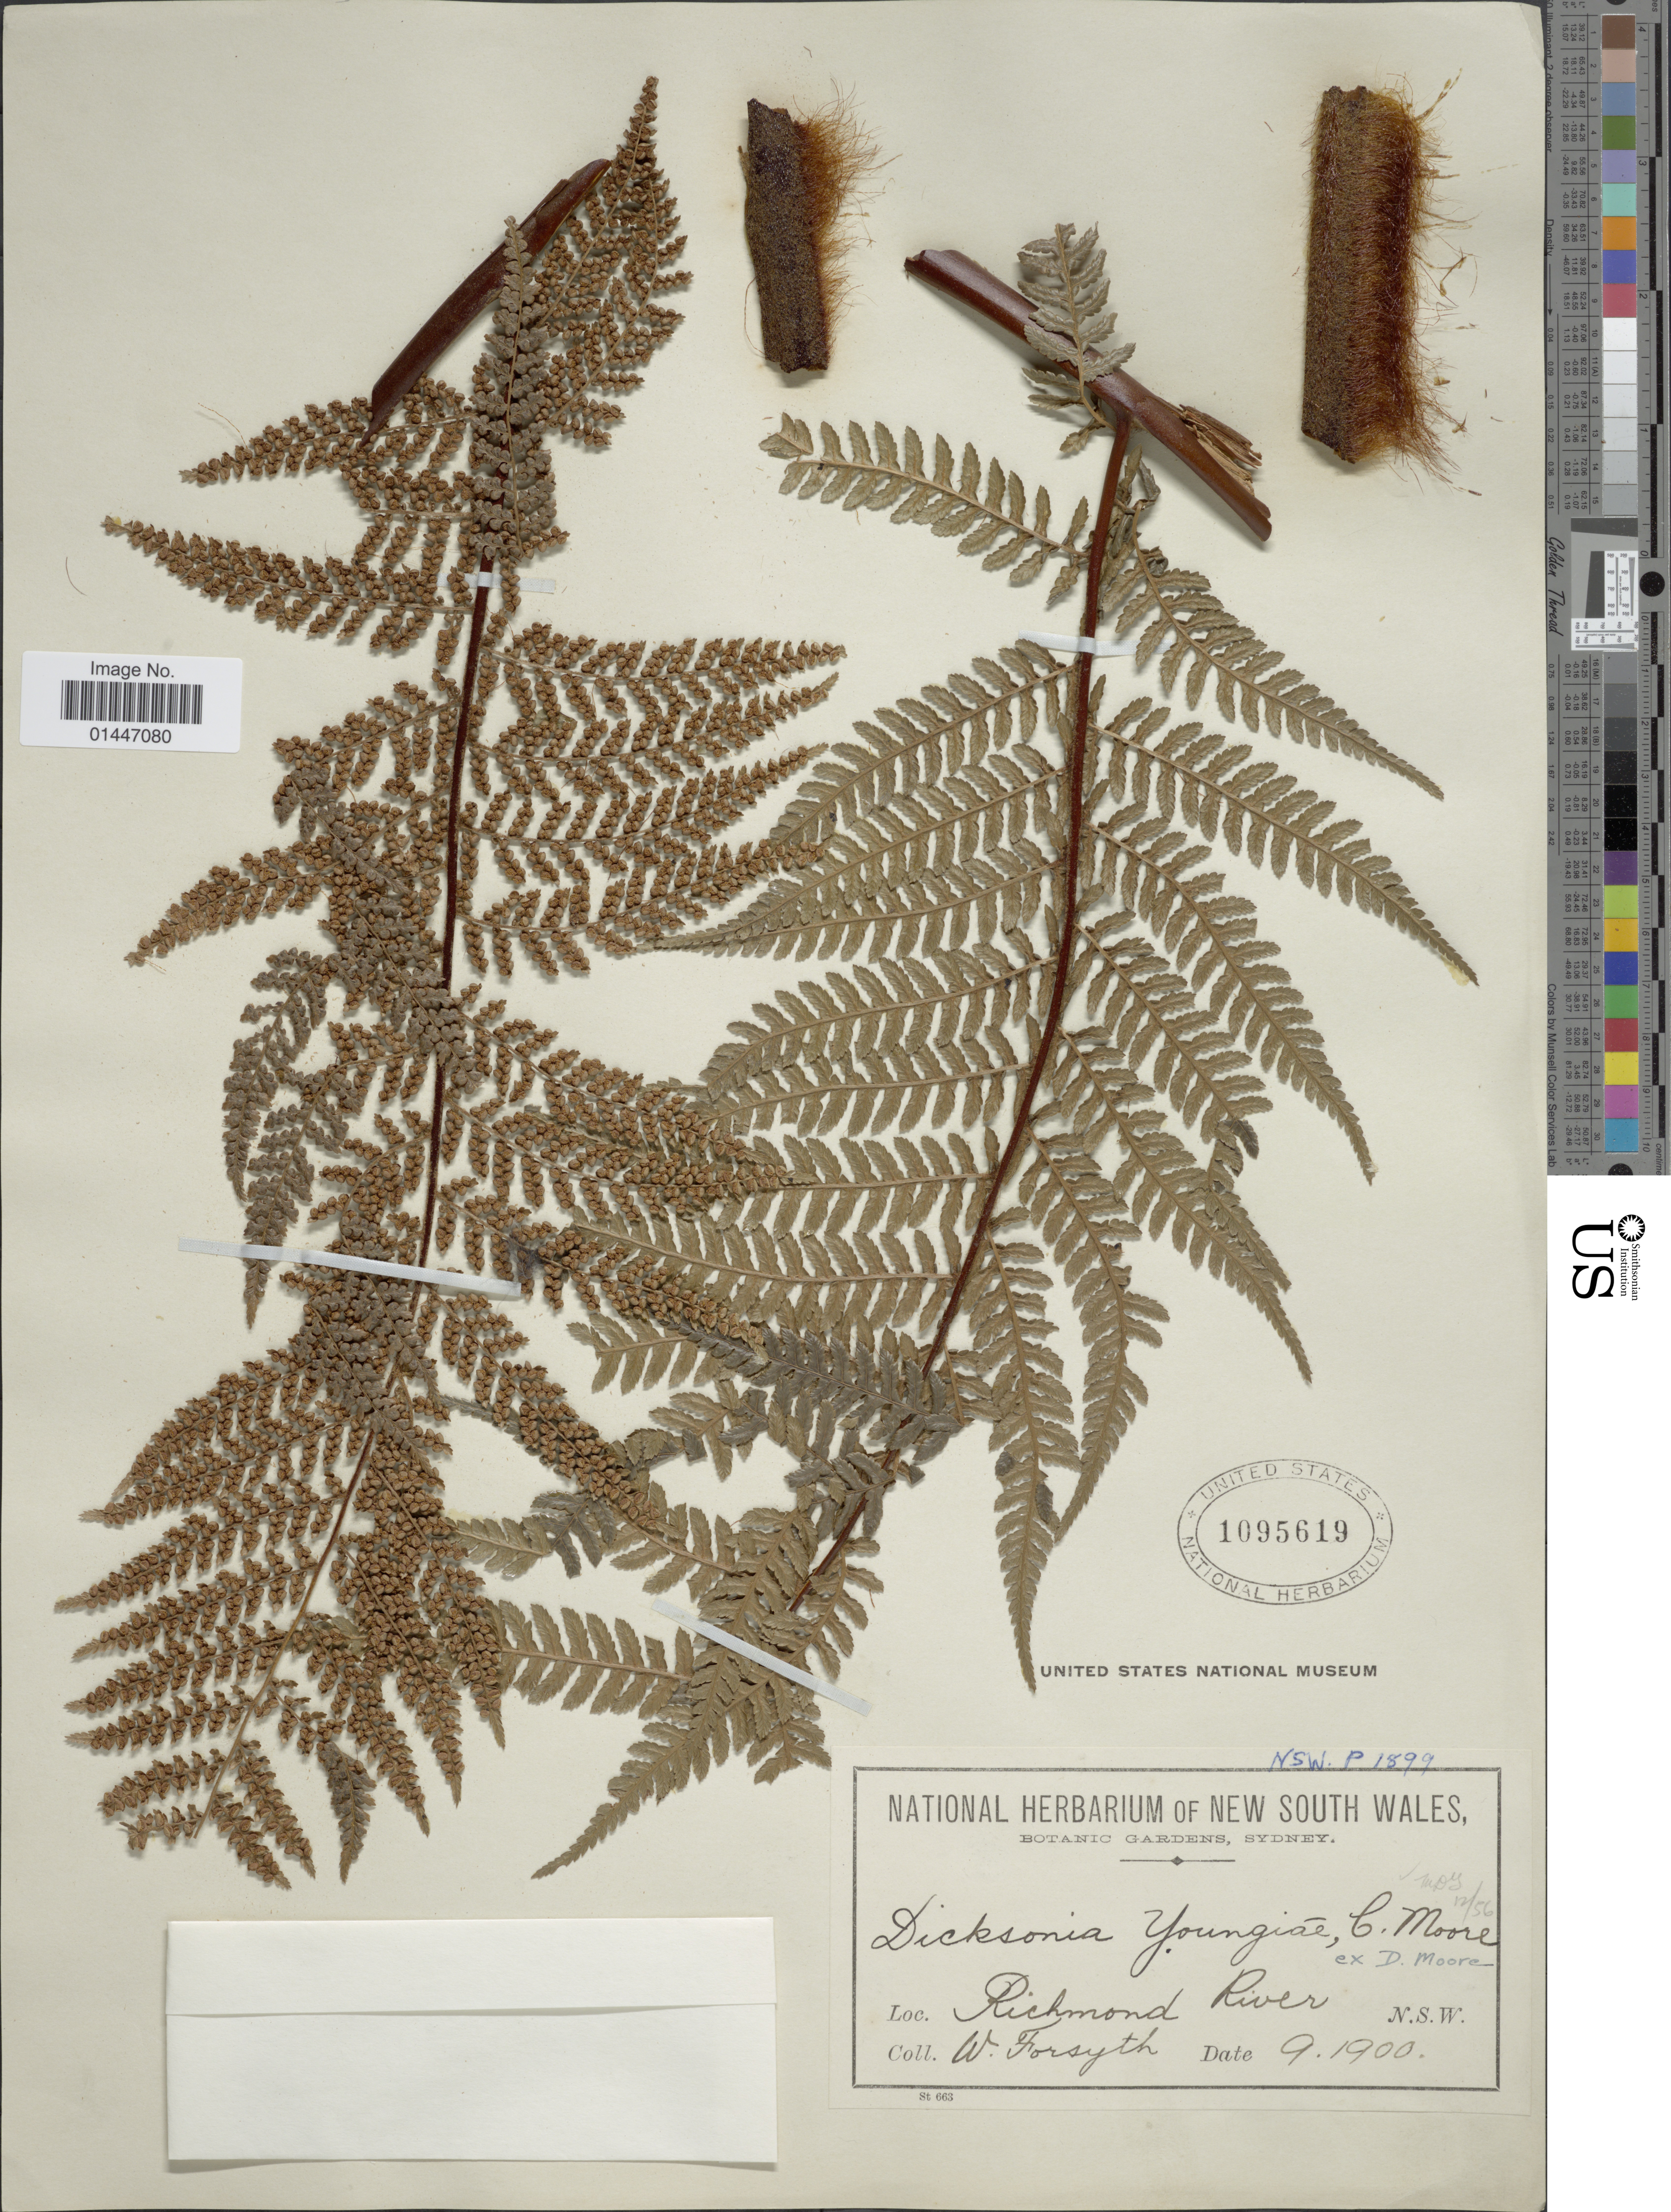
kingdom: Plantae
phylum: Tracheophyta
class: Polypodiopsida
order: Cyatheales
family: Dicksoniaceae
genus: Dicksonia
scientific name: Dicksonia youngiae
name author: C. Moore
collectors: W. Forsyth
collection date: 1900-09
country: Australia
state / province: New South Wales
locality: Richmond river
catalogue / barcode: US 1095619